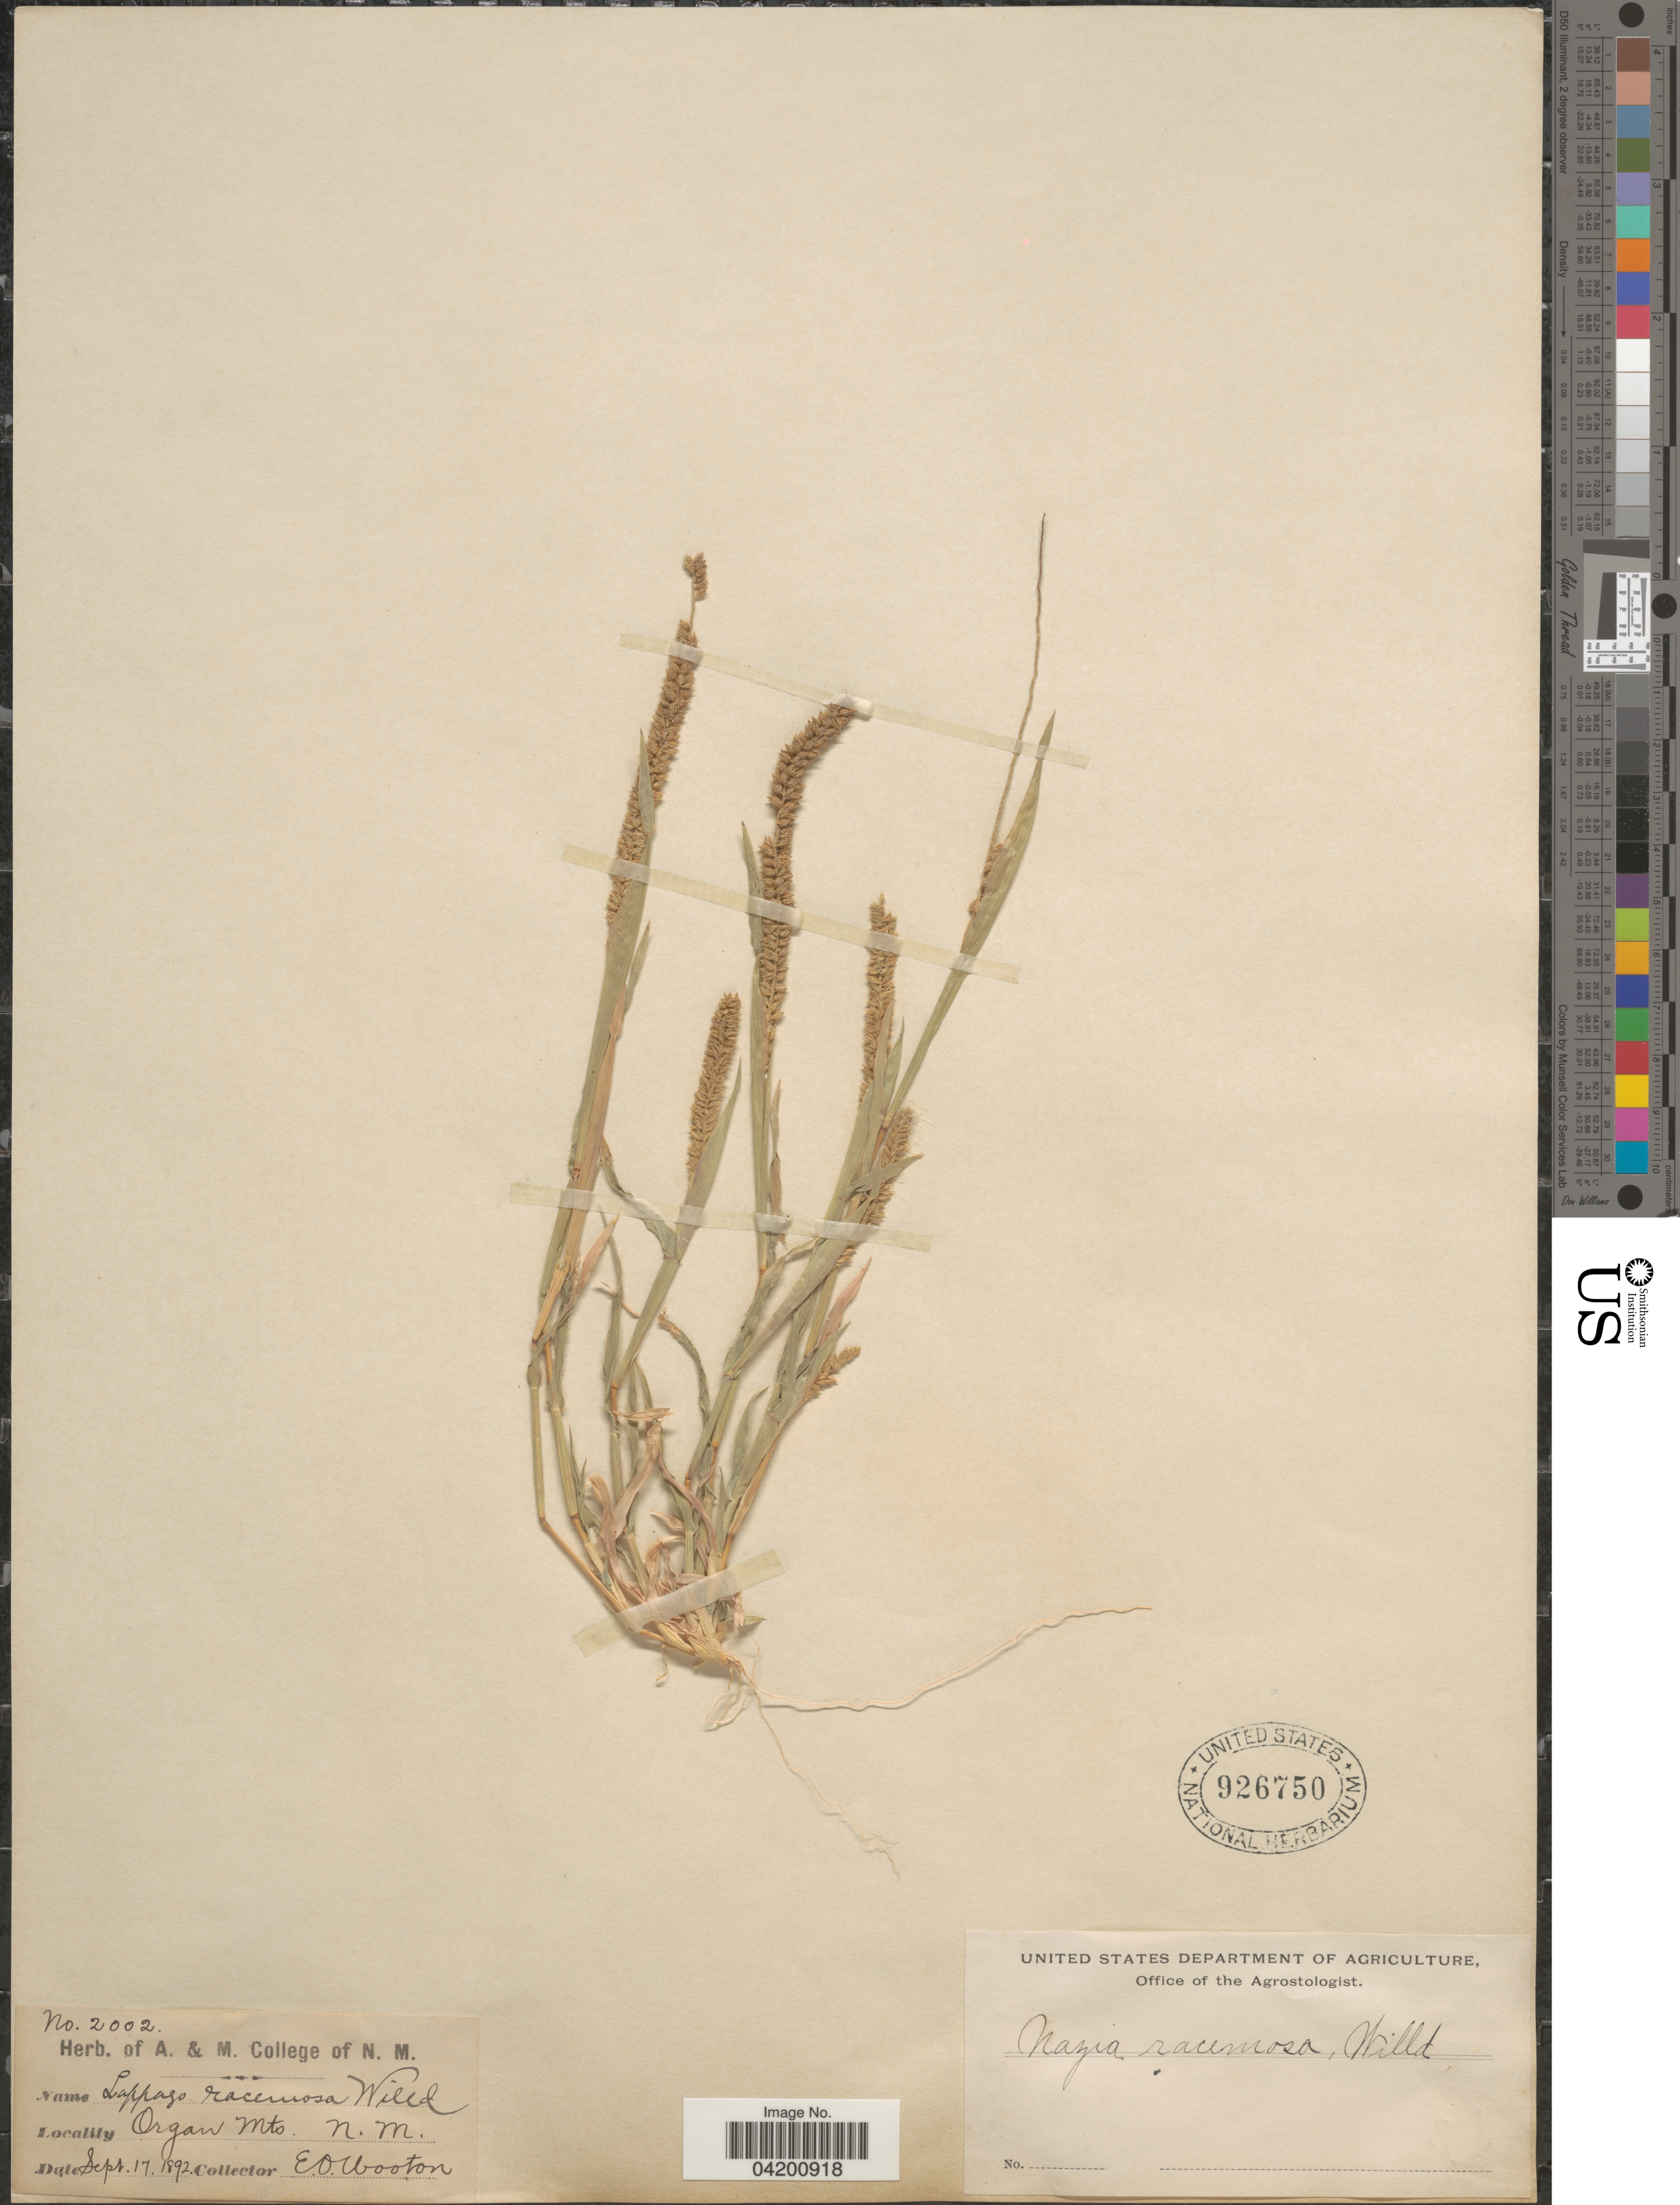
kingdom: Plantae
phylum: Tracheophyta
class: Liliopsida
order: Poales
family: Poaceae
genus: Tragus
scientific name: Tragus berteronianus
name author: Schult.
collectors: E. O. Wooton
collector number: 2002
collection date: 1892-09-17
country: United States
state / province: New Mexico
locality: Organ Mts.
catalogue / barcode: US 926750